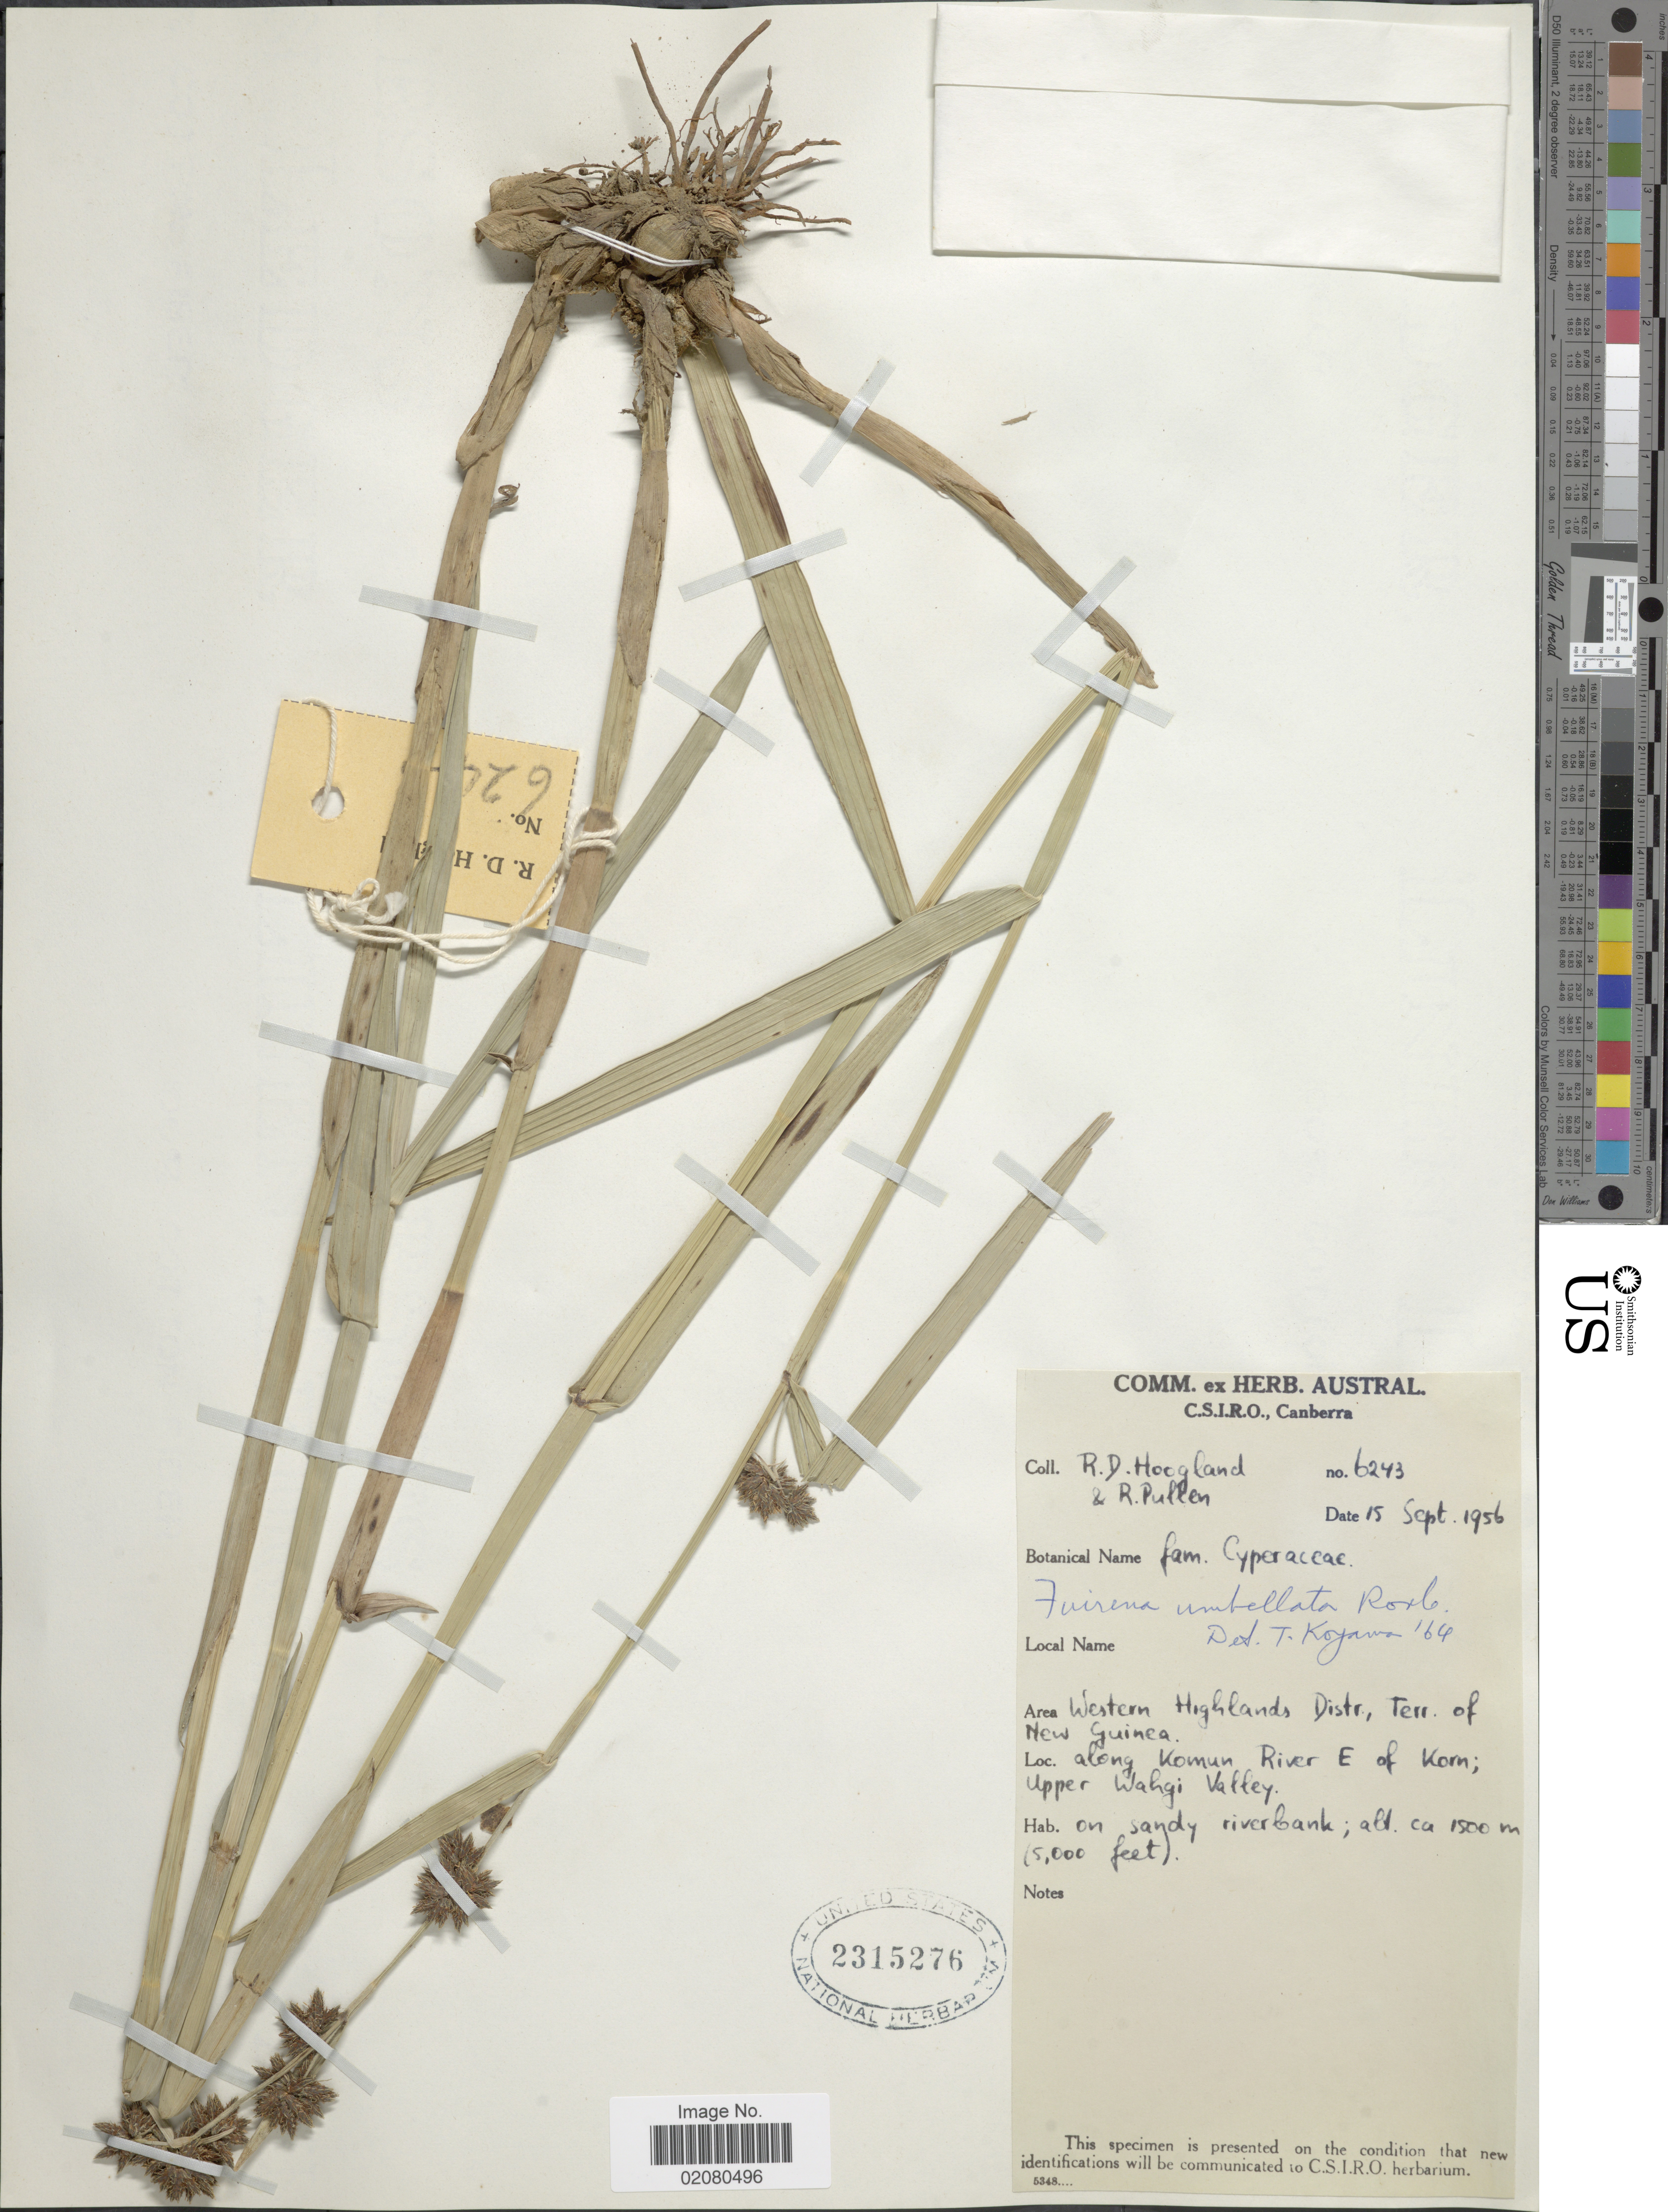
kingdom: Plantae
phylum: Tracheophyta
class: Liliopsida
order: Poales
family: Cyperaceae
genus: Fuirena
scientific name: Fuirena umbellata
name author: Rottb.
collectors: R. D. Hoogland & R. Pullen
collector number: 6243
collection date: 1956-09-15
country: Papua New Guinea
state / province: Western Highlands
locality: Terr. of New Guinea, along Komun River E of Kom; Upper Wahgi Valley, on sandy riverbank.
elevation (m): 1500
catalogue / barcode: US 2315276